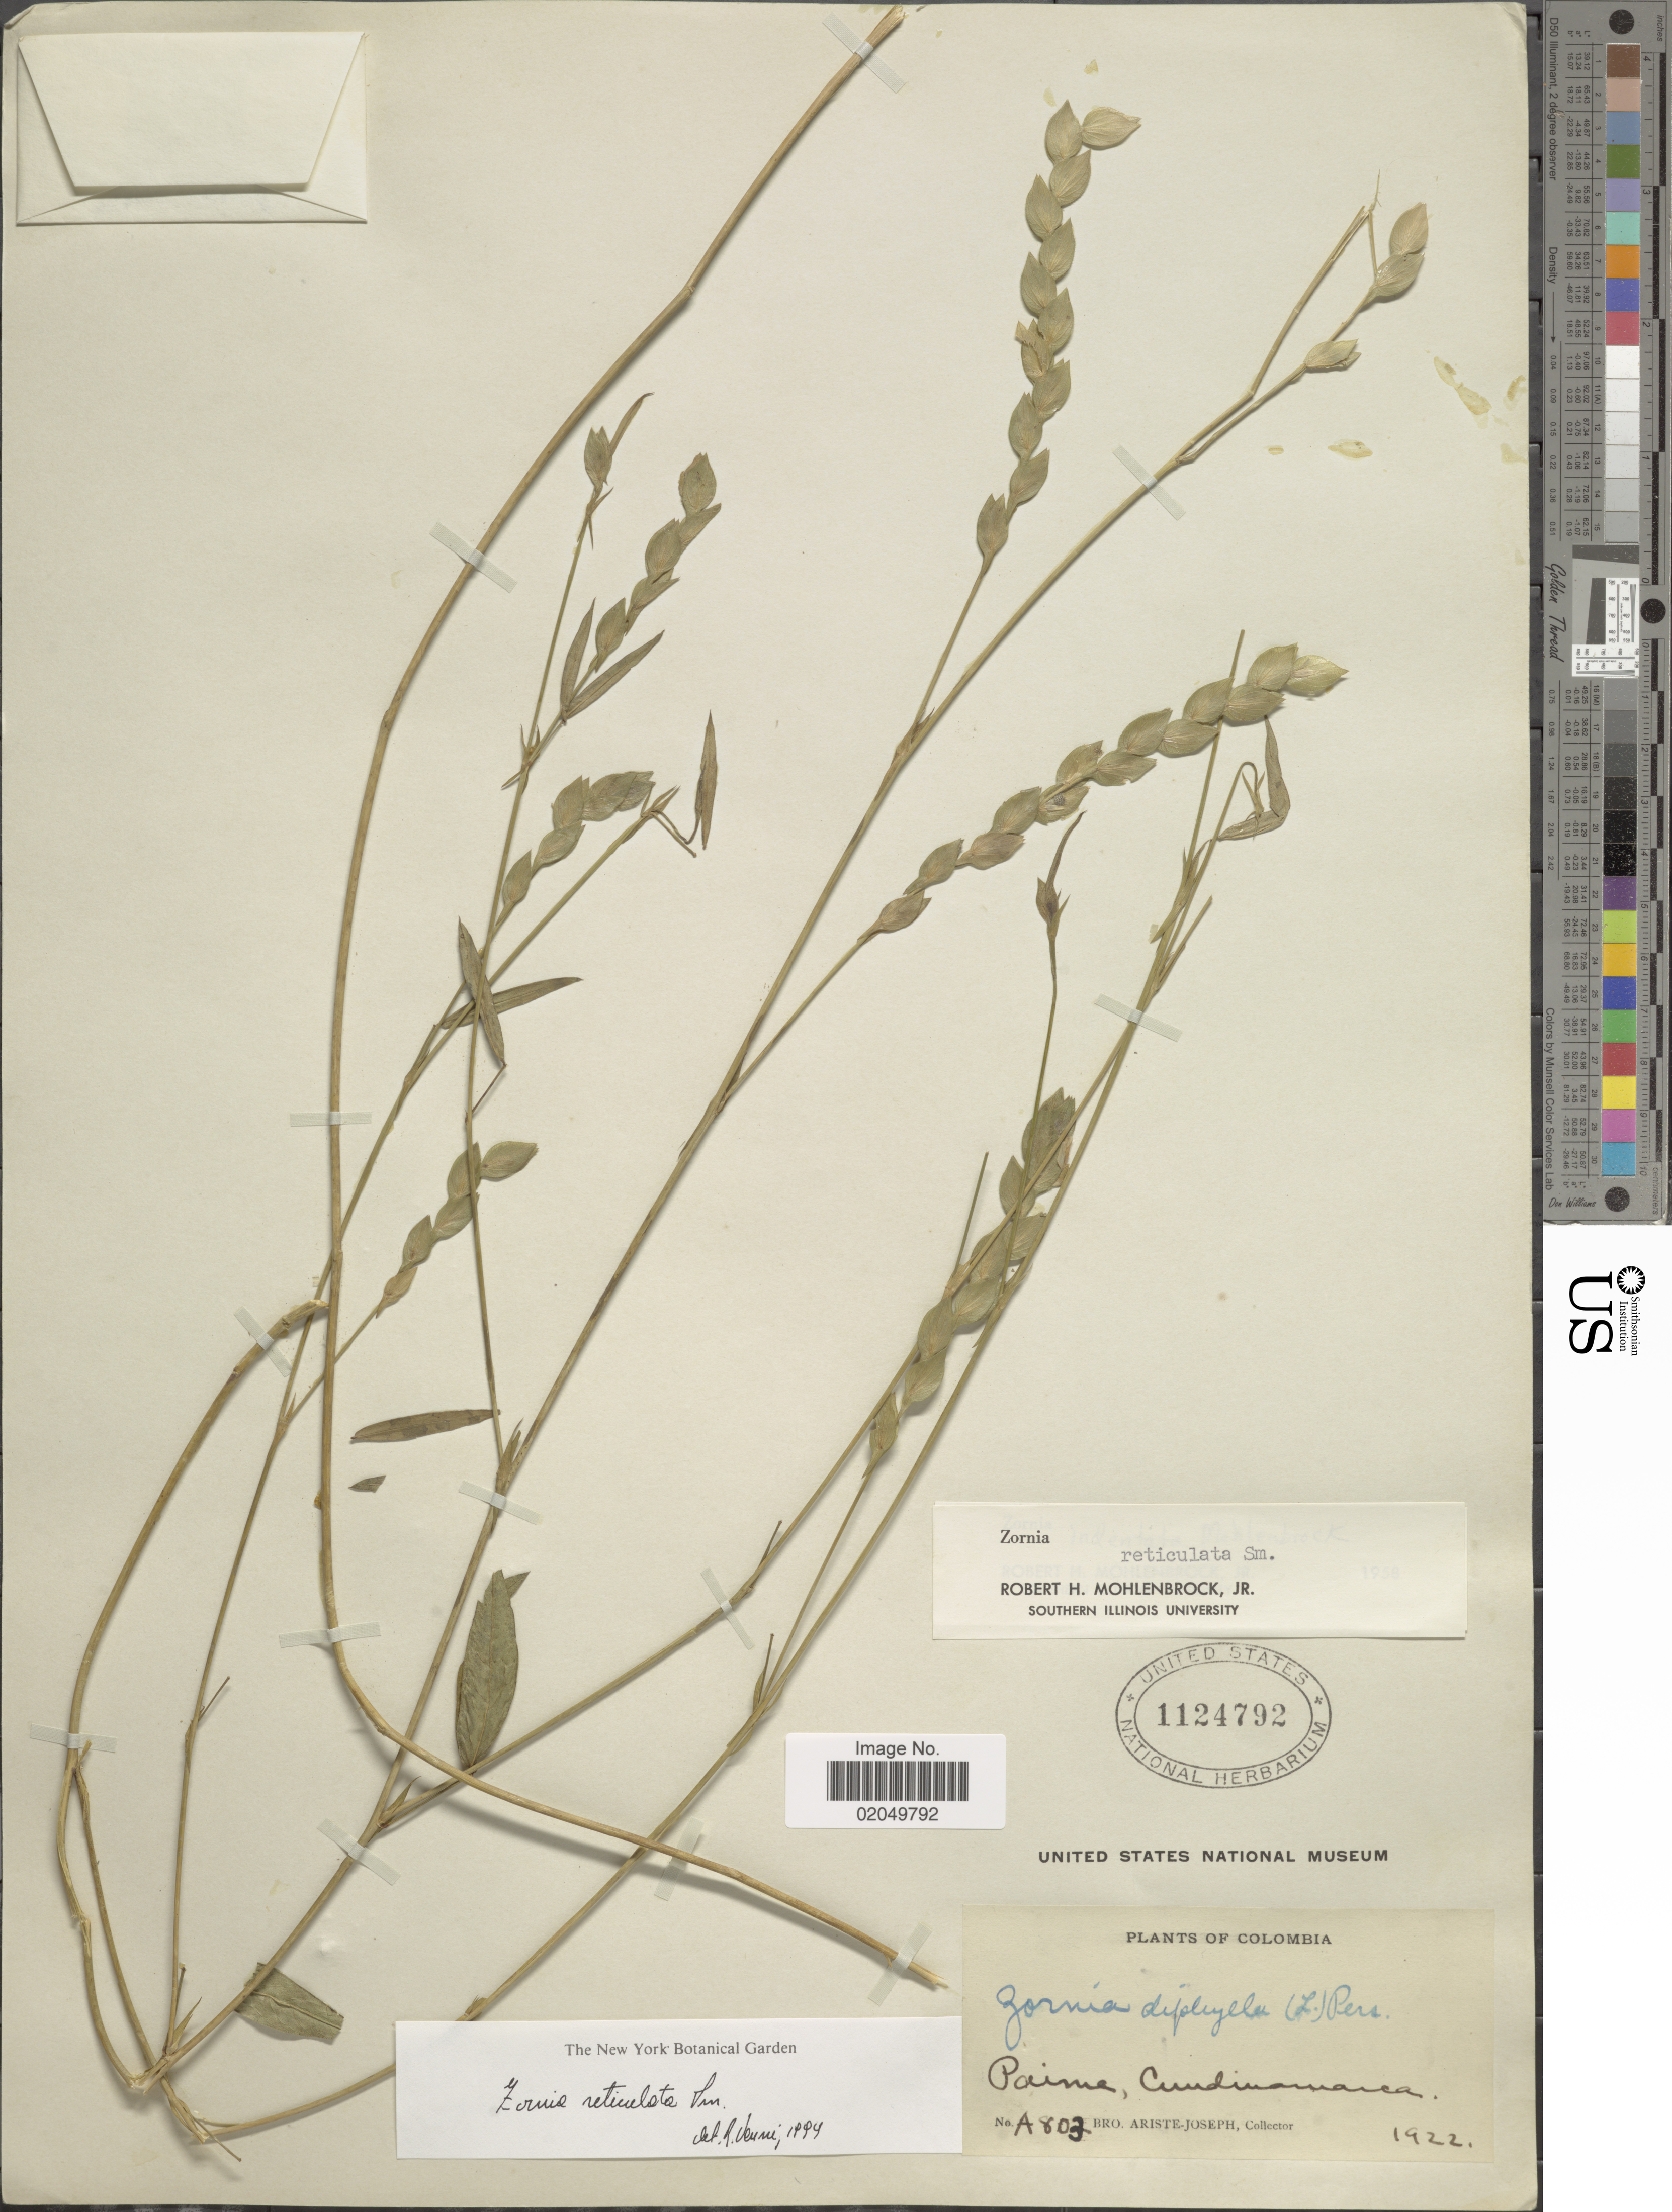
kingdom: Plantae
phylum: Tracheophyta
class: Magnoliopsida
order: Fabales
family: Fabaceae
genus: Zornia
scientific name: Zornia reticulata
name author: Sm.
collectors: T. Henkel, R. Williams & V. James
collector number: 3401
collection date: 1993-10-11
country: Guyana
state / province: U. Takutu-U. Essequibo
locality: U. Takutu-U. Essequibo, south Rupununi, 1 km E of Aishalton airstrip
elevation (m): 200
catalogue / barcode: US 3322545